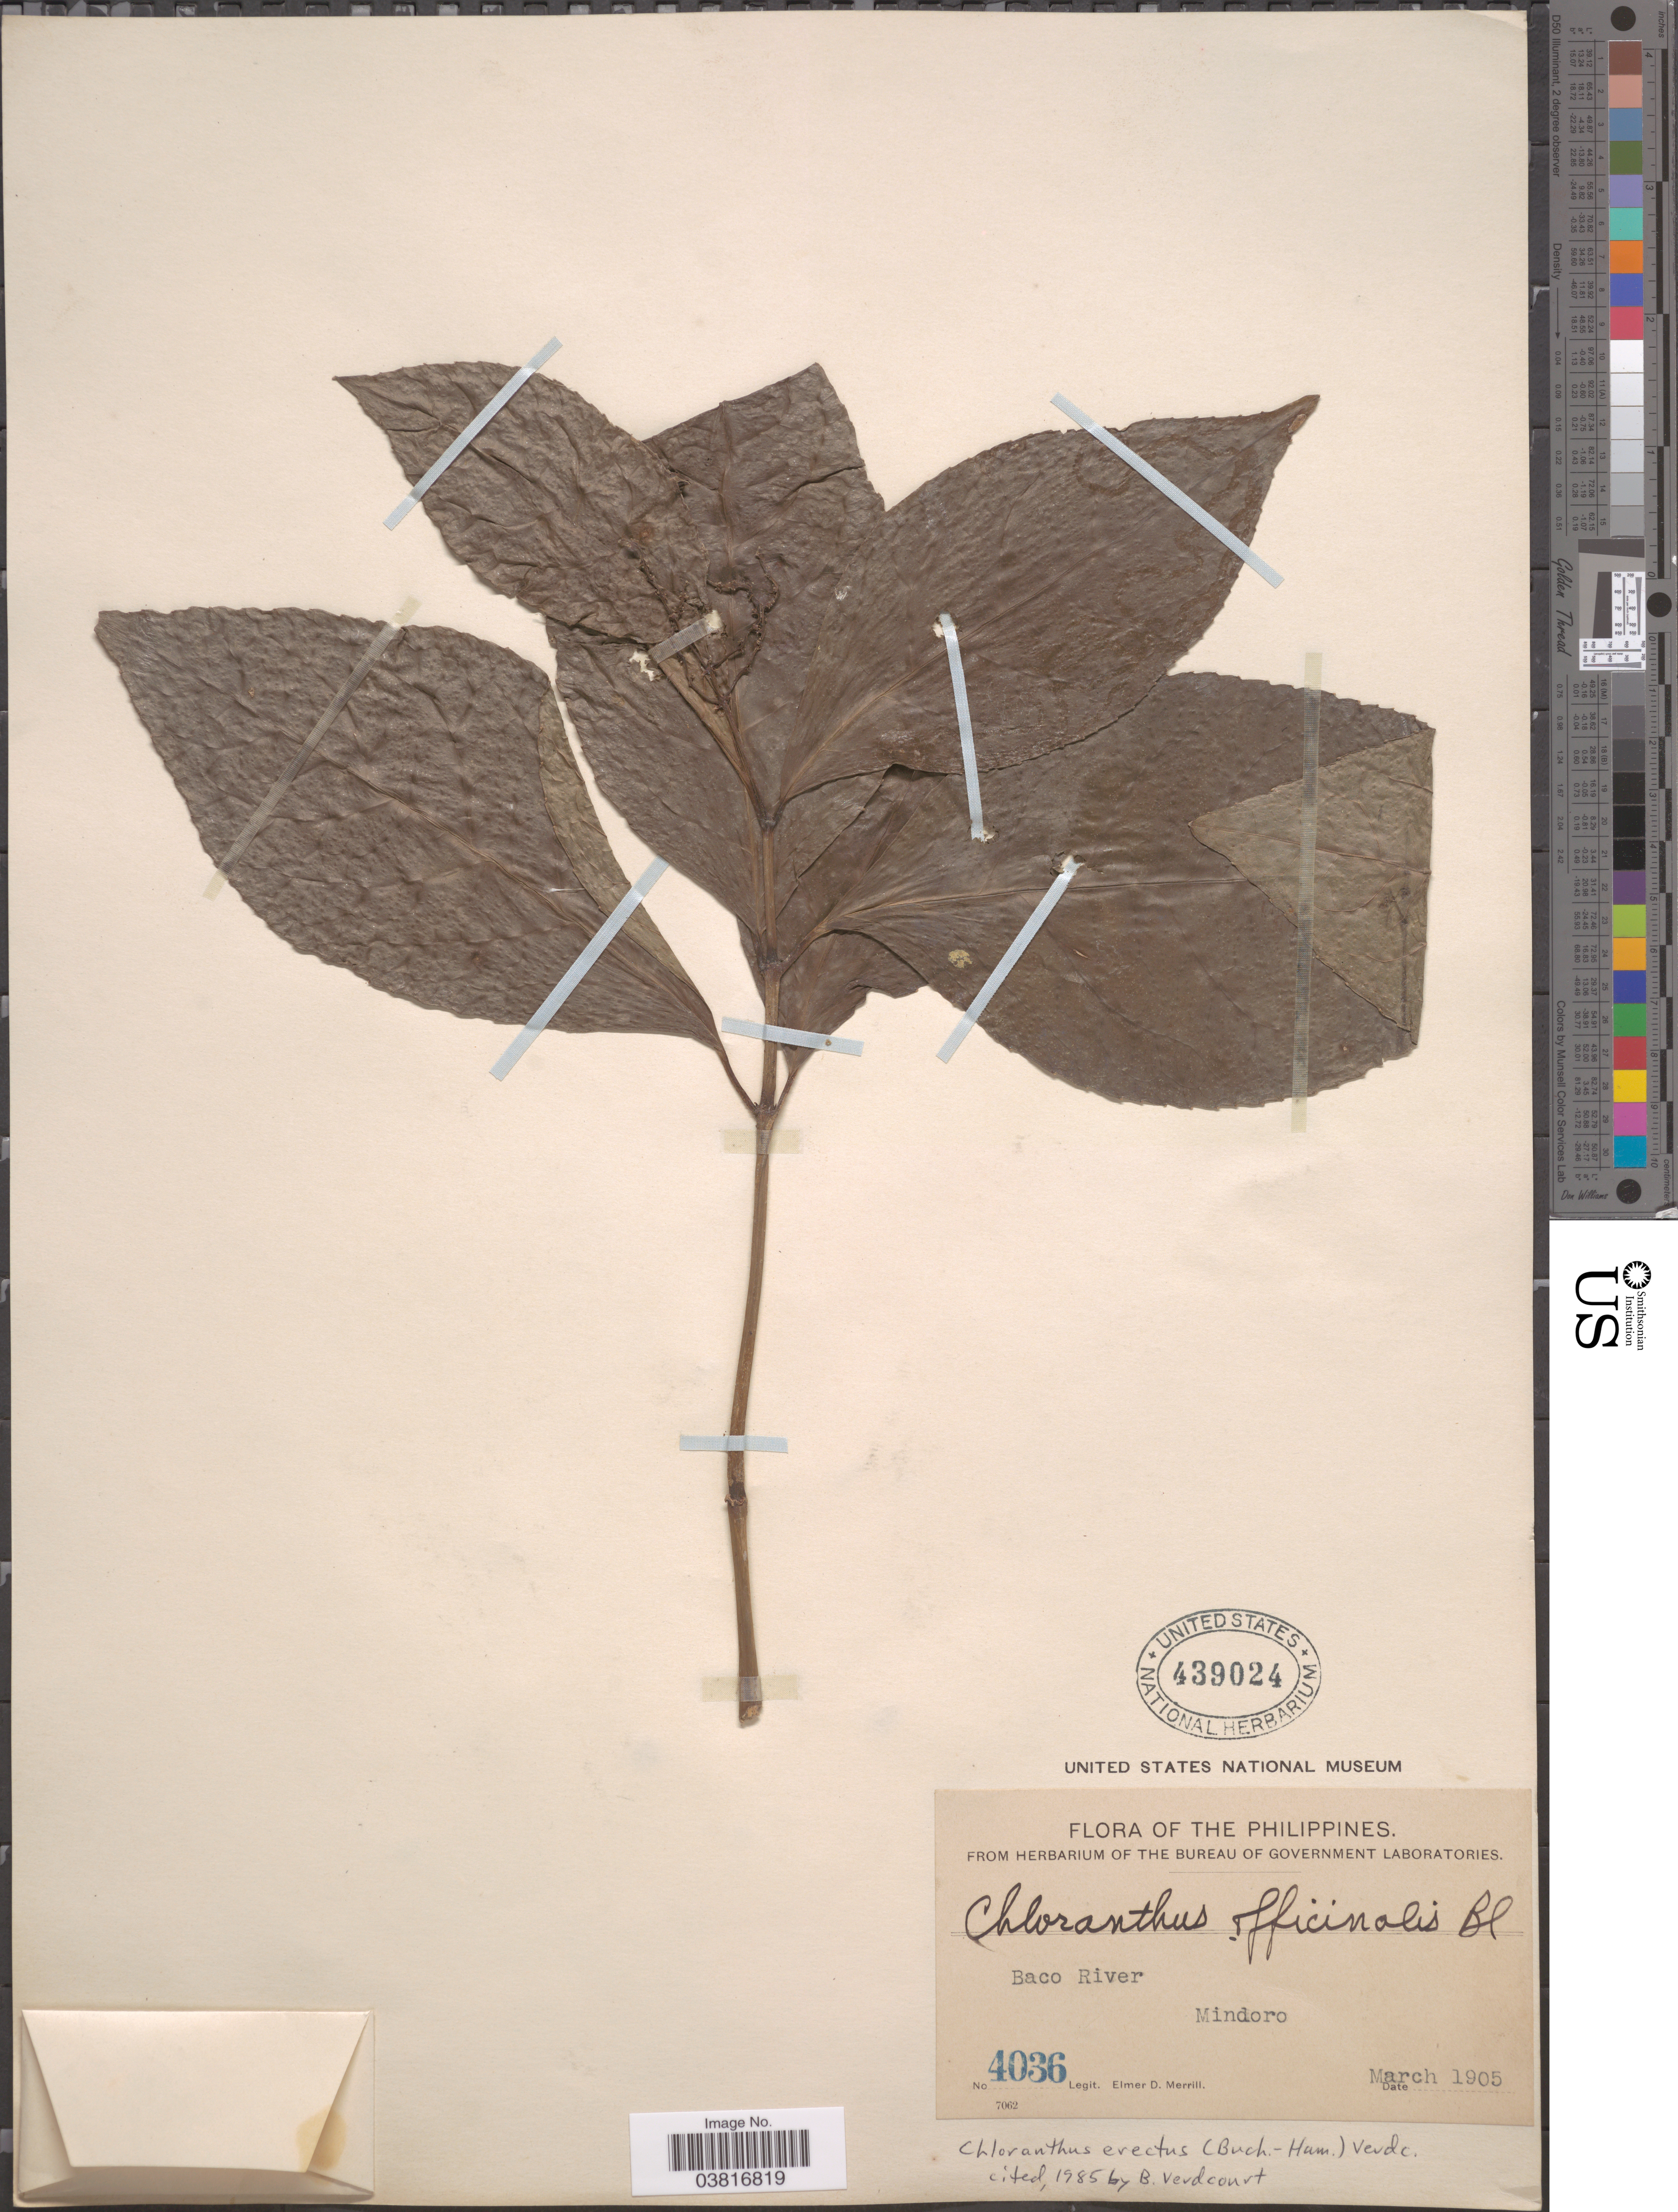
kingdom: Plantae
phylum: Tracheophyta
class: Magnoliopsida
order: Chloranthales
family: Chloranthaceae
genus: Chloranthus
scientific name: Chloranthus erectus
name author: (Buch.-Ham.) Verdc.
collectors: E. D. Merrill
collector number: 4036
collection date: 1905-03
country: Philippines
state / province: Mimaropa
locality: Baco River. Mindoro.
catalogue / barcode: US 439024